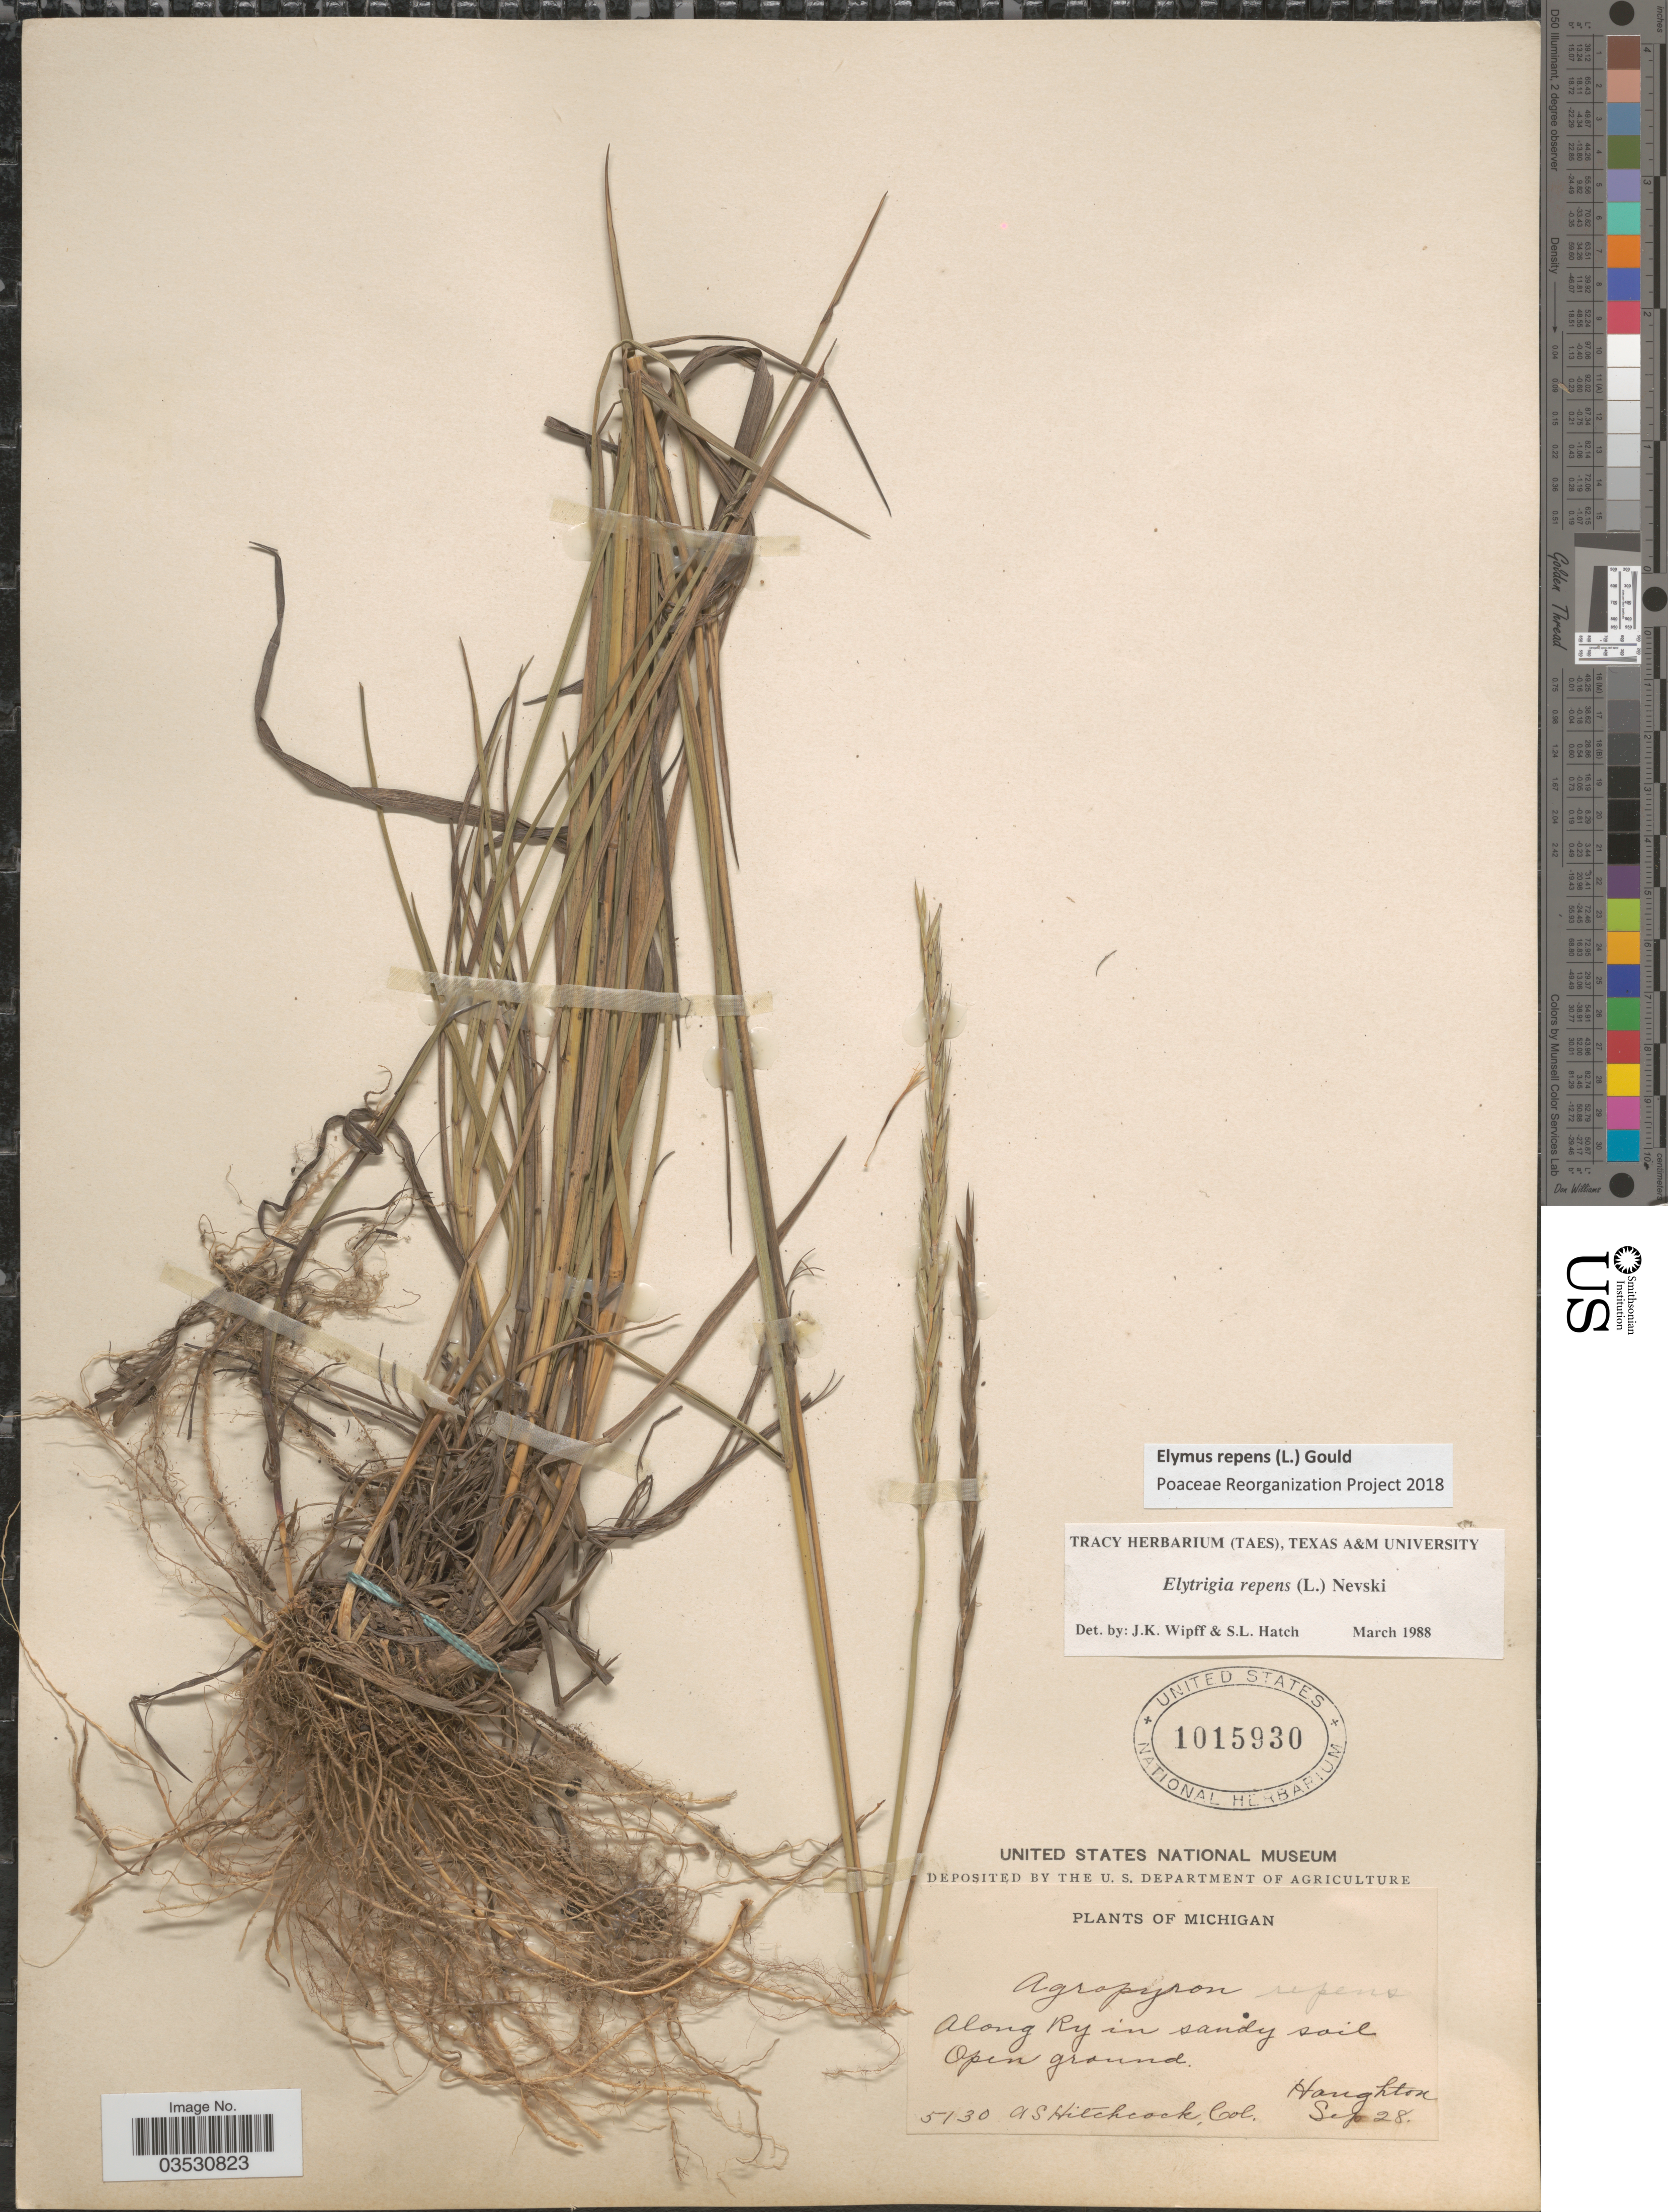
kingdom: Plantae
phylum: Tracheophyta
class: Liliopsida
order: Poales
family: Poaceae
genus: Elymus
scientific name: Elymus repens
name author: (L.) Gould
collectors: A. S. Hitchcock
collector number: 5130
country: United States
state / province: Michigan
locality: Along Ry in sandy soil. Open ground. Houghton.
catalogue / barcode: US 1015930